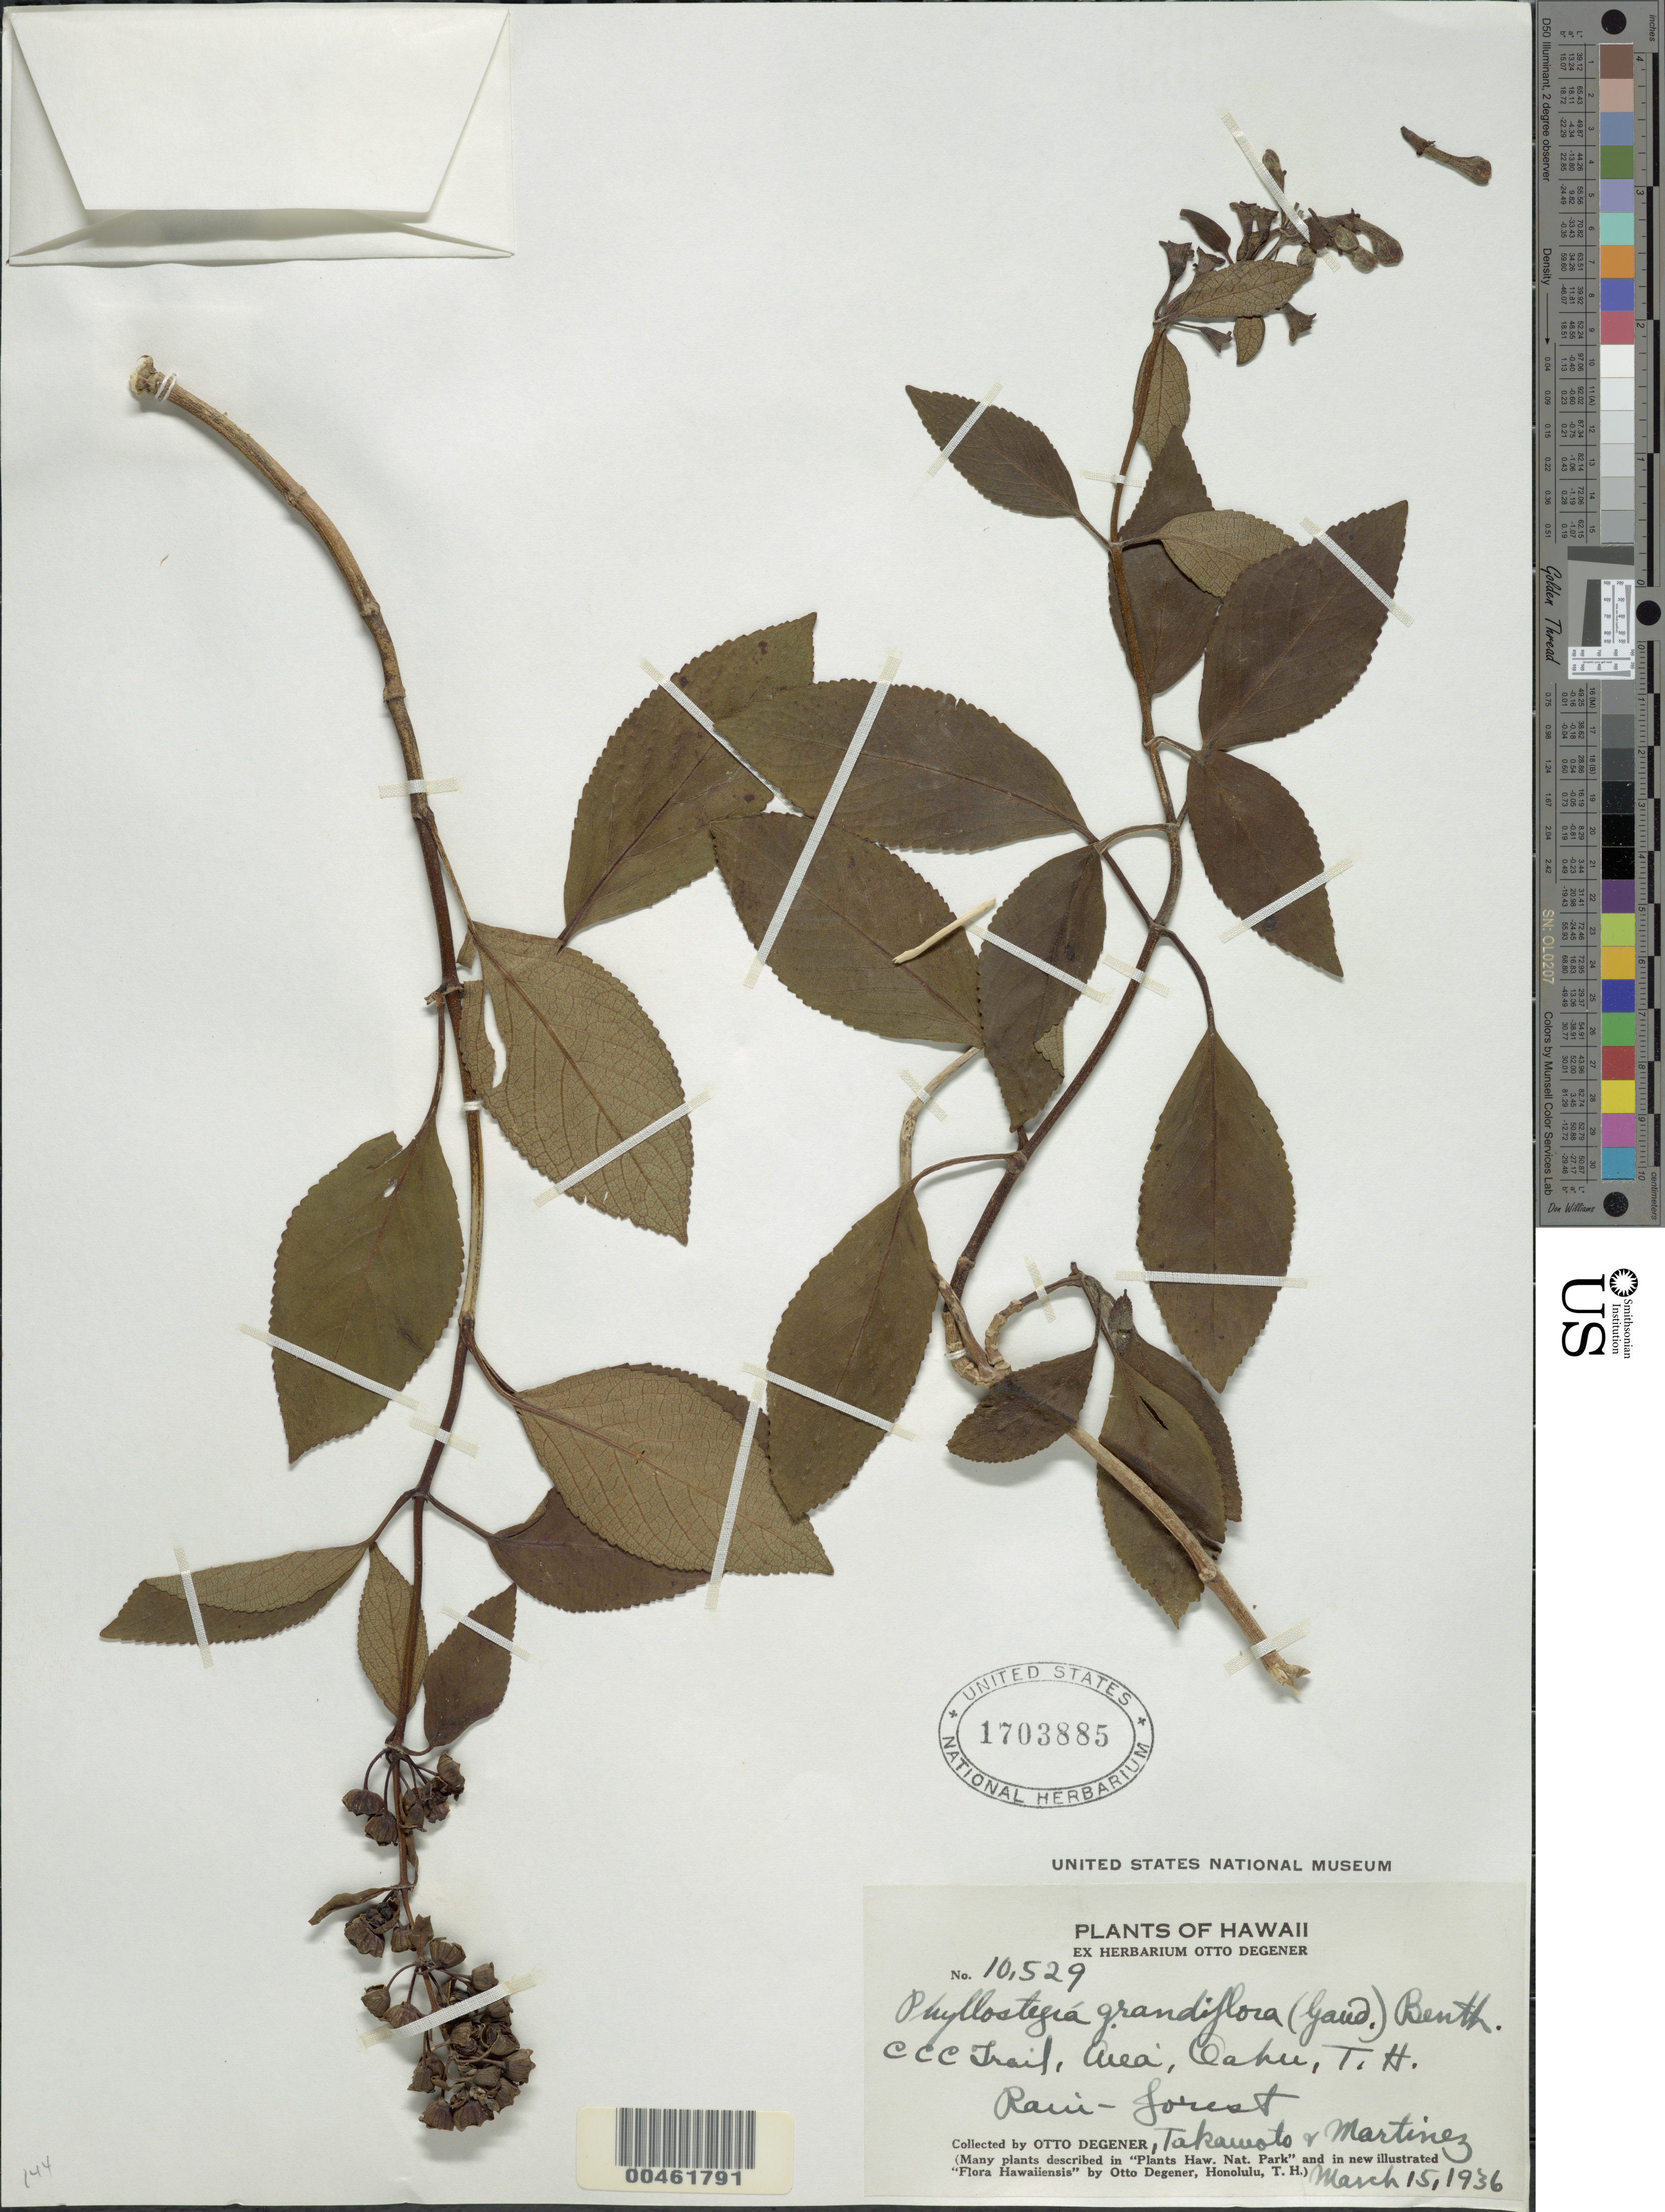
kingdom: Plantae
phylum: Tracheophyta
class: Magnoliopsida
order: Lamiales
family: Lamiaceae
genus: Phyllostegia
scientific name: Phyllostegia grandiflora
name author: (Gaudich.) Benth.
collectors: O. Degener, -. Takamoto & -- Martinez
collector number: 10529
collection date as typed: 15 Mar 1936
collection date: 1936-03-15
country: United States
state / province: Hawaii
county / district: Honolulu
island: Oahu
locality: C.C.C. Trail, Aiea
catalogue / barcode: US 1703885